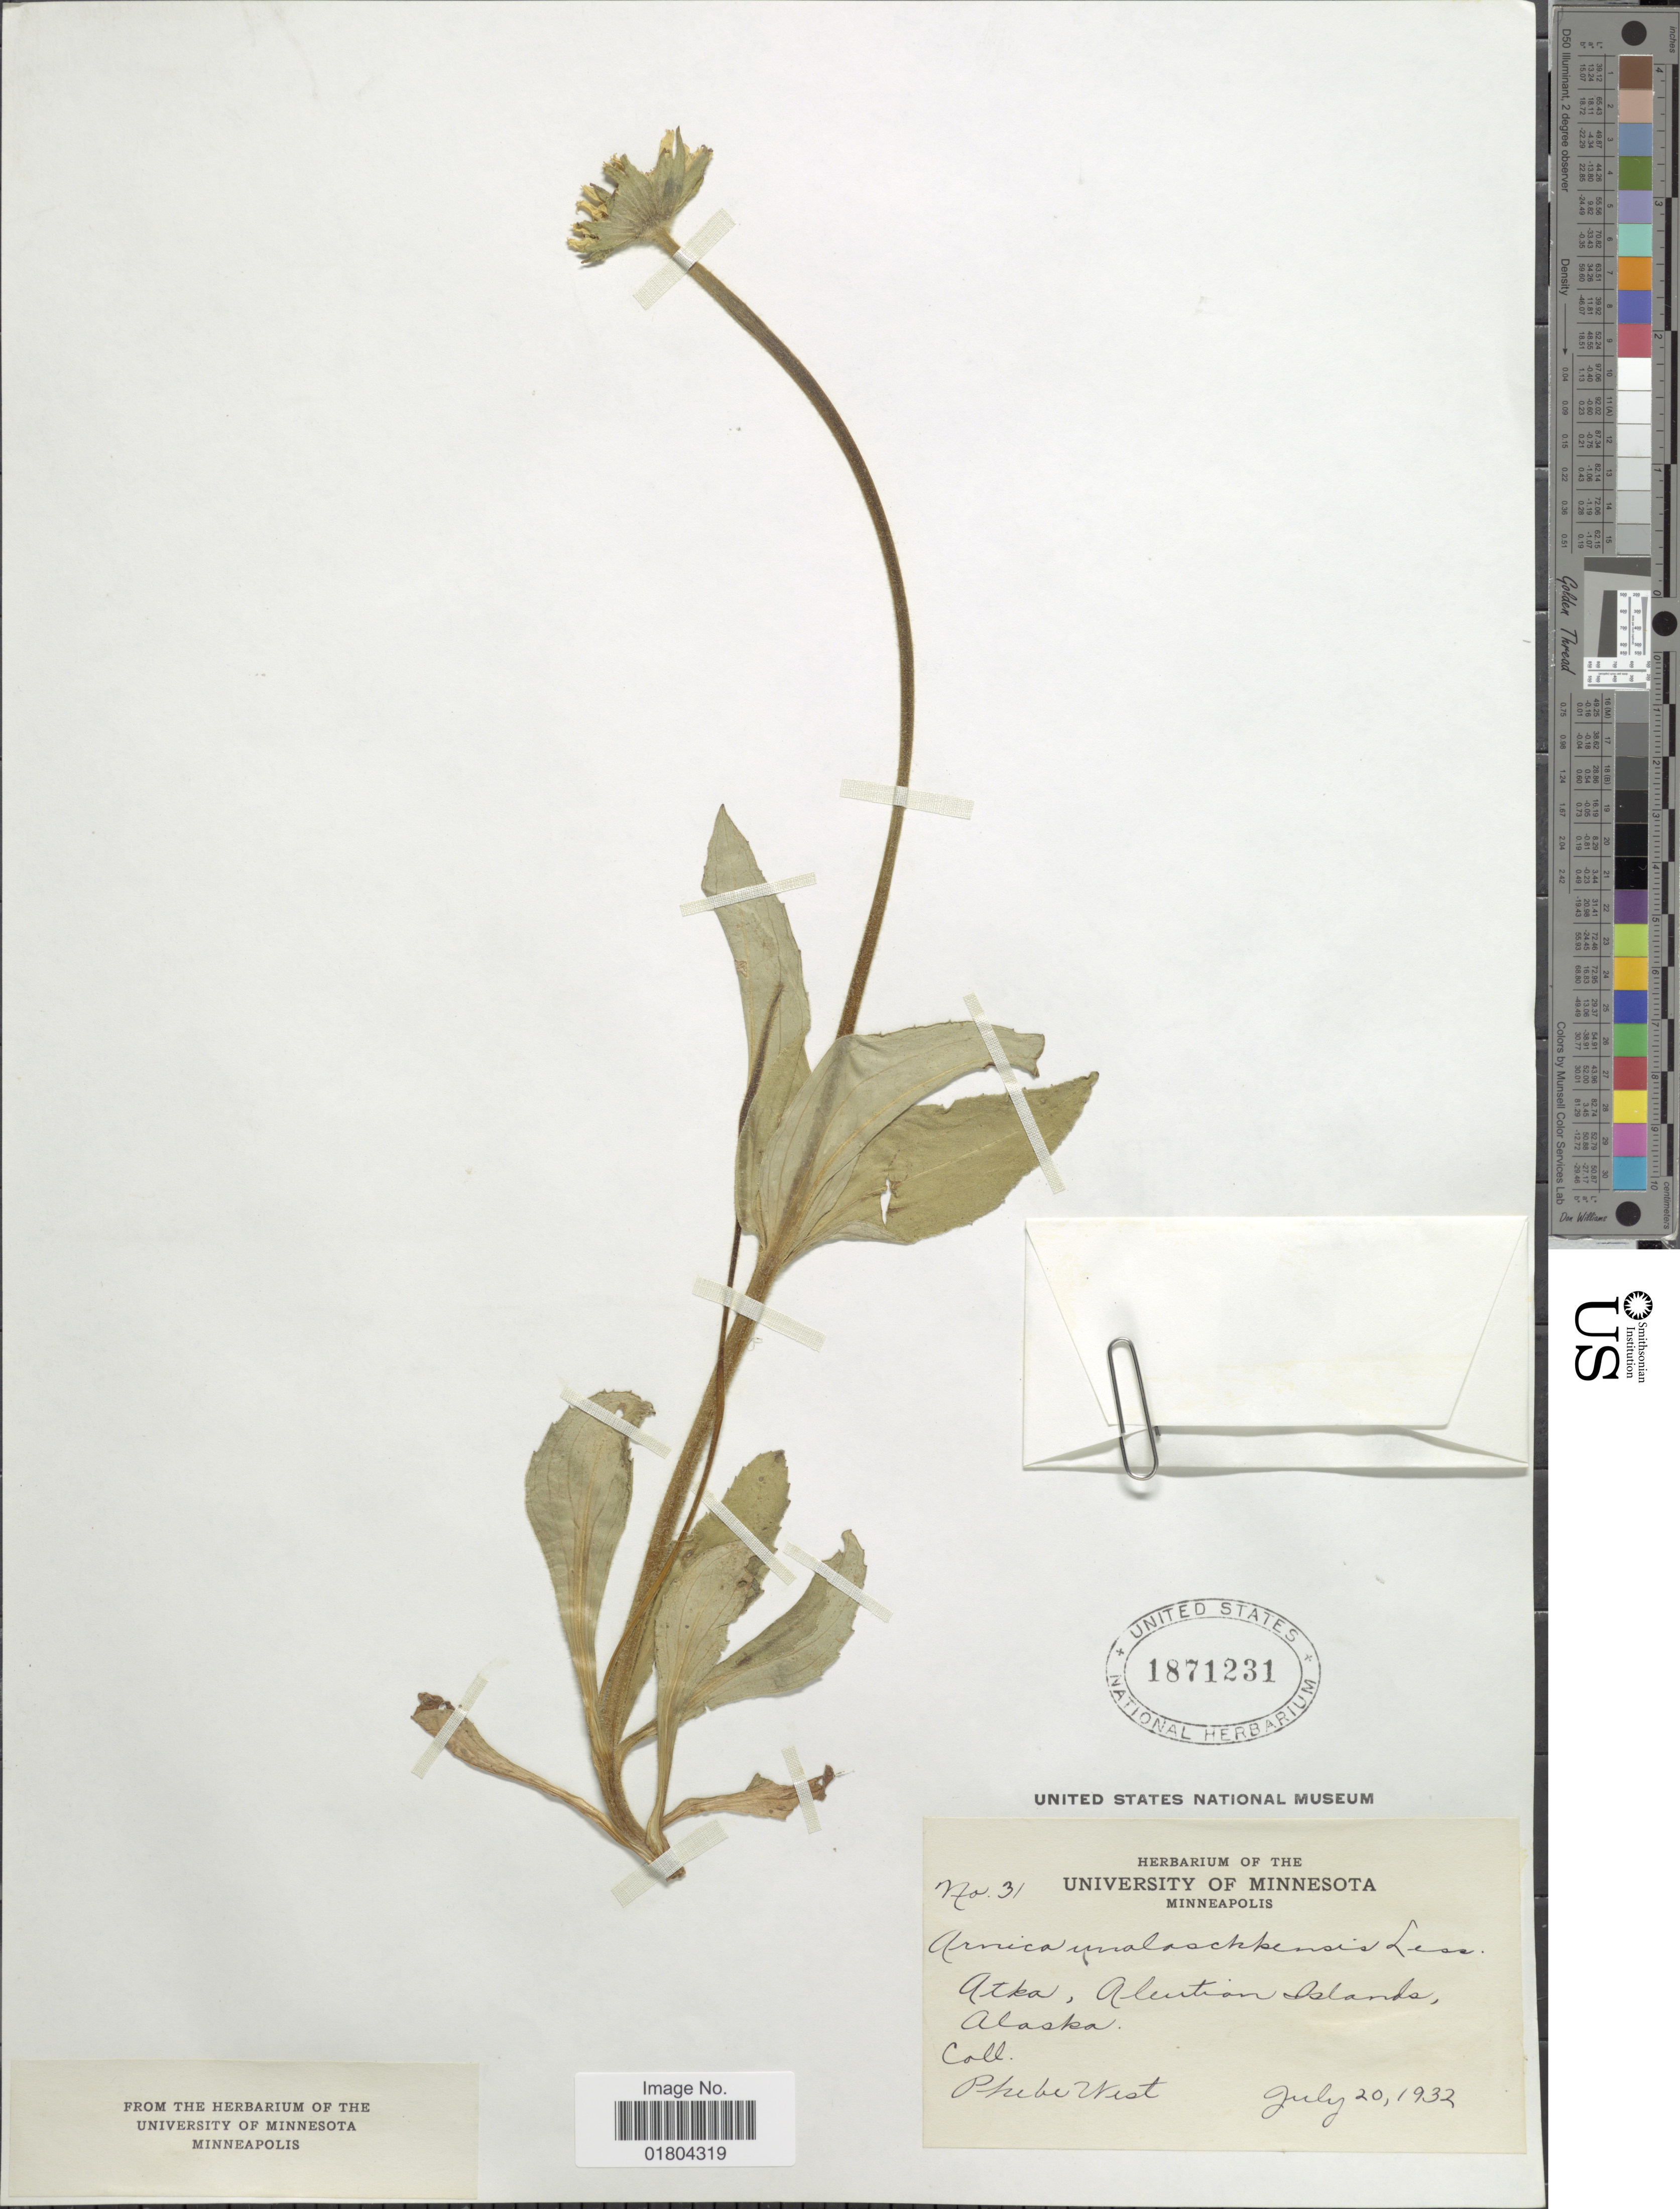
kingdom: Plantae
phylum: Tracheophyta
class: Magnoliopsida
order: Asterales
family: Asteraceae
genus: Arnica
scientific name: Arnica unalashcensis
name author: Less.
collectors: P. West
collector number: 31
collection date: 1932-07-20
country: United States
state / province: Alaska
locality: Atka, Aleutian Islands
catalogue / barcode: US 1871231